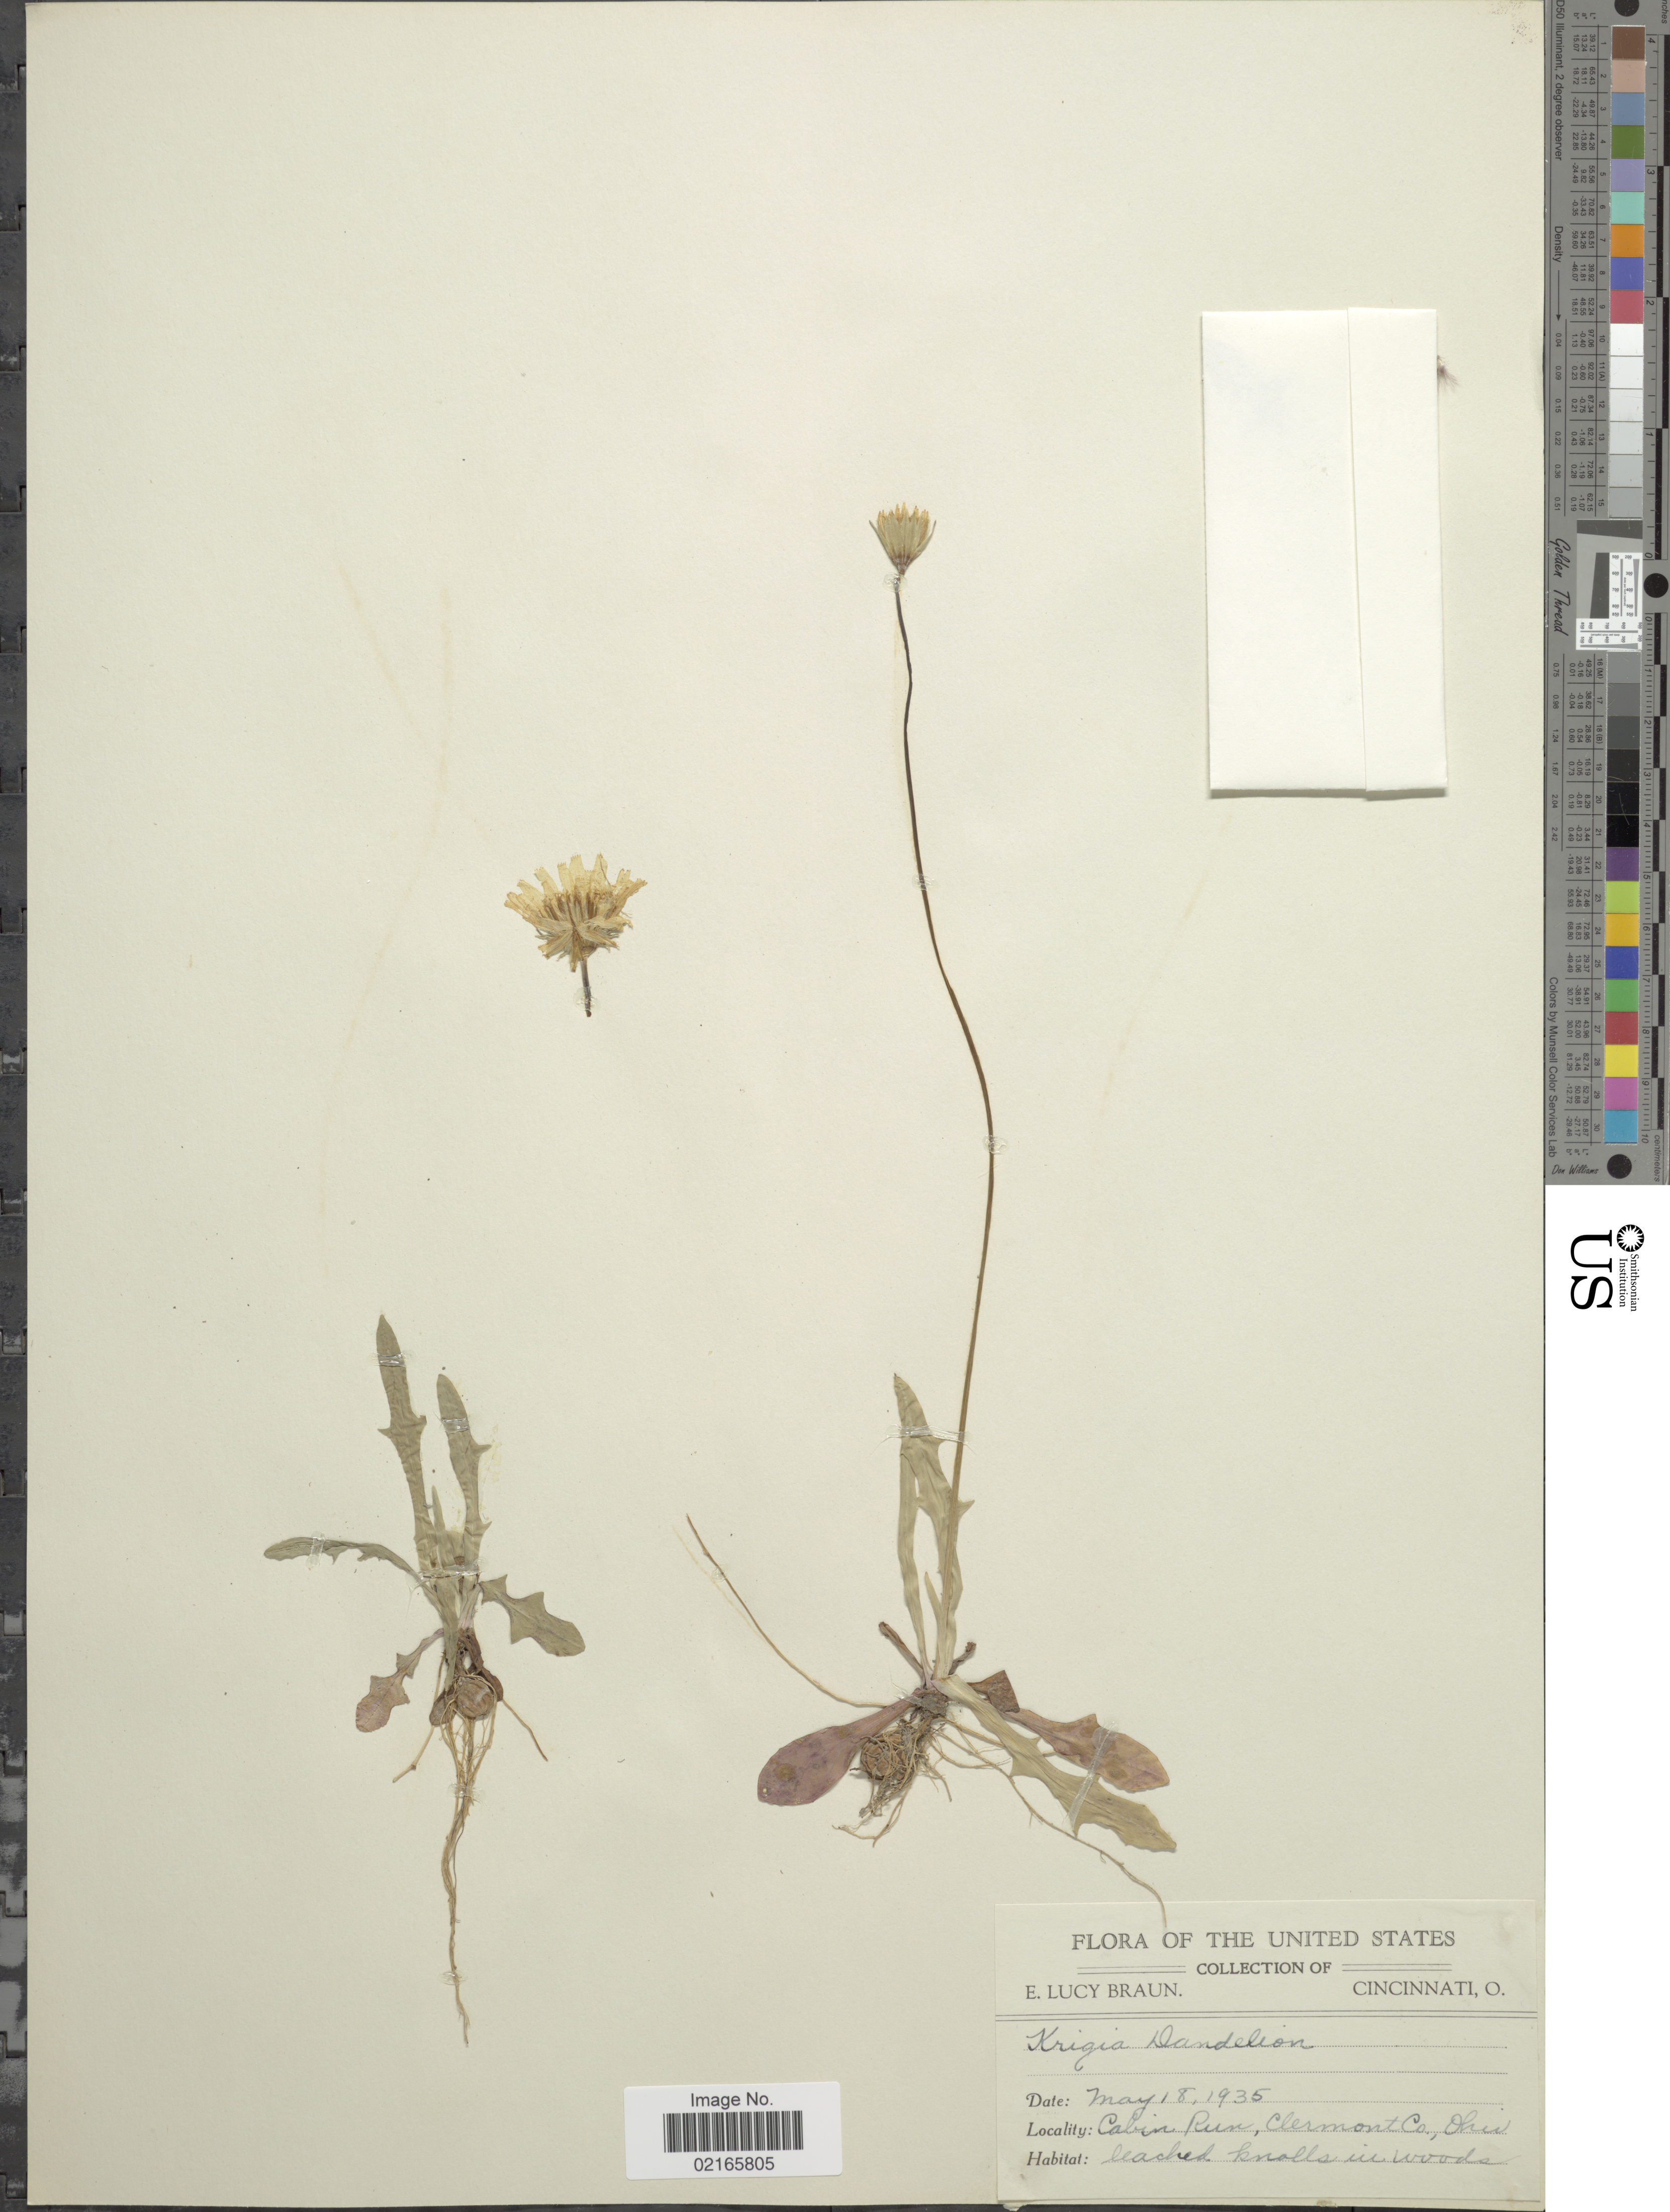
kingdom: Plantae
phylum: Tracheophyta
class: Magnoliopsida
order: Asterales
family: Asteraceae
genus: Krigia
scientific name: Krigia dandelion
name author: (L.) Nutt.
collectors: E. L. Braun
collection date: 1935-05-18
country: United States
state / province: Ohio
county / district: Clermont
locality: Cabin Run, leached knolls in woods